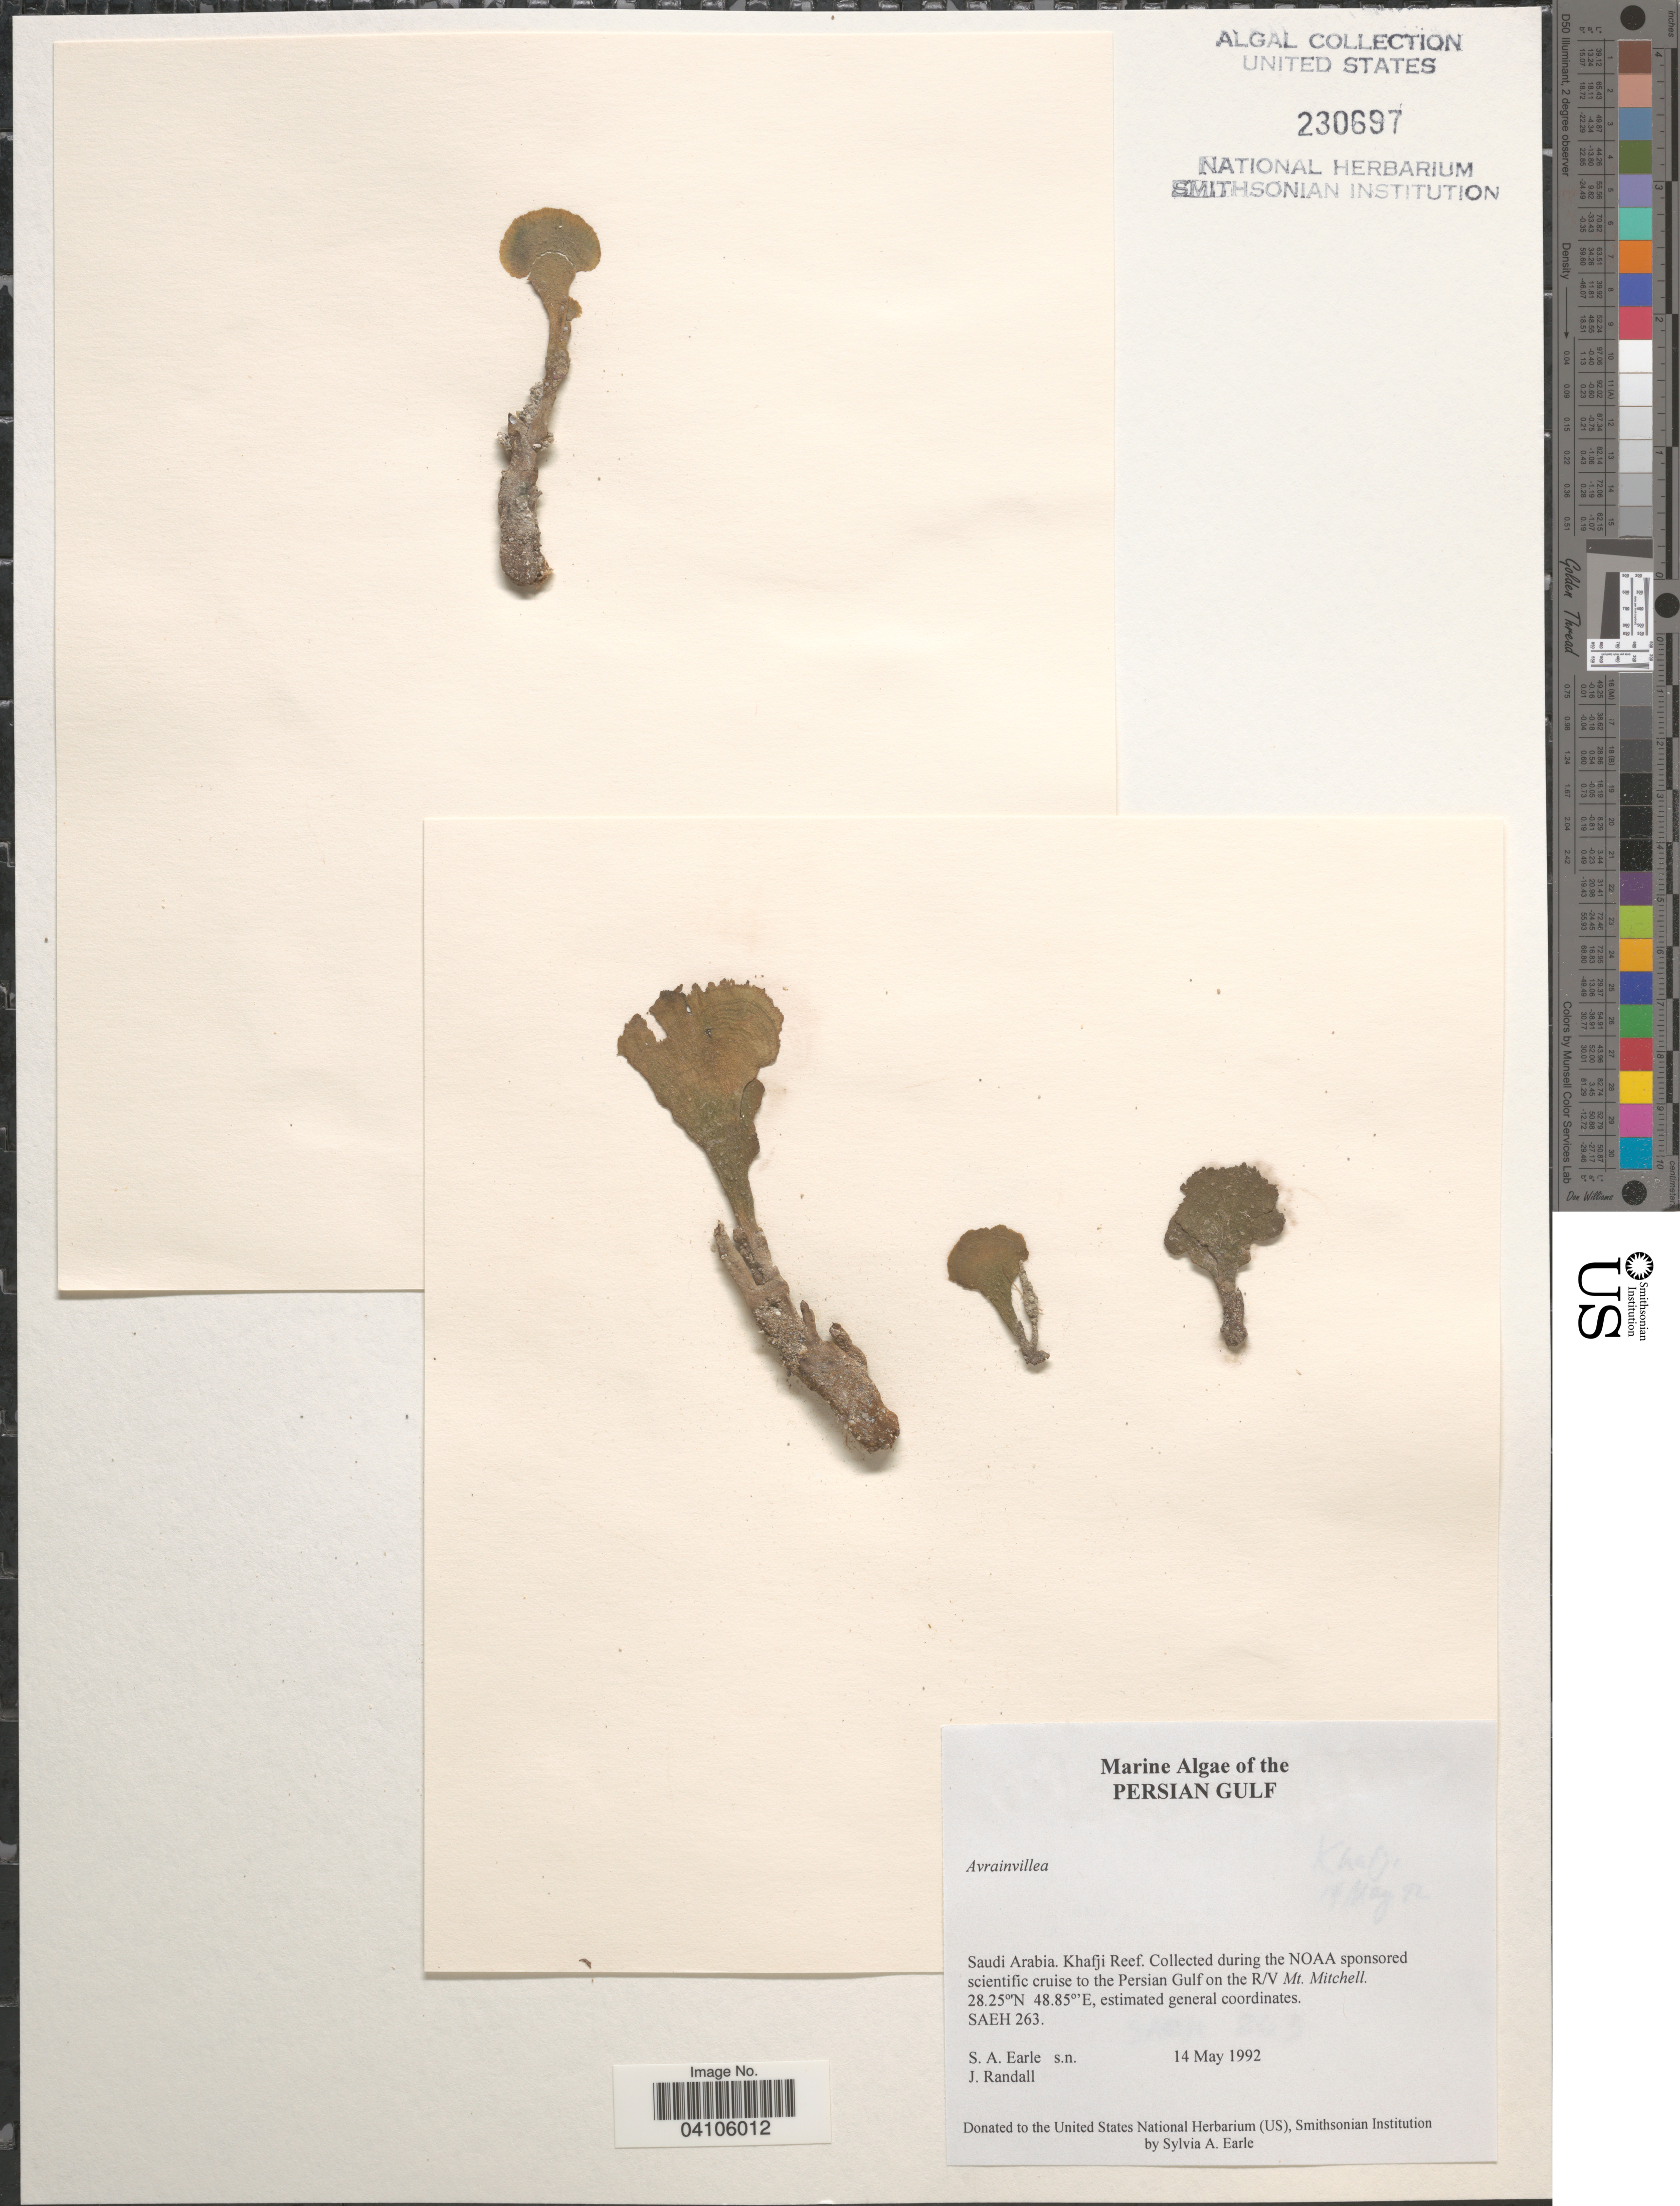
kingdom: Plantae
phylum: Chlorophyta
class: Ulvophyceae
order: Bryopsidales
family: Dichotomosiphonaceae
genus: Avrainvillea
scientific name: Avrainvillea sp.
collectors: S. A. Earle & J. Randall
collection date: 1992-05-14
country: Saudi Arabia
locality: Persian Gulf. Khafji Reef. The NOAA sponsored scientific cruise to the Persian Gulf on the R/V Mt. Mitchell.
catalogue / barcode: US 230697